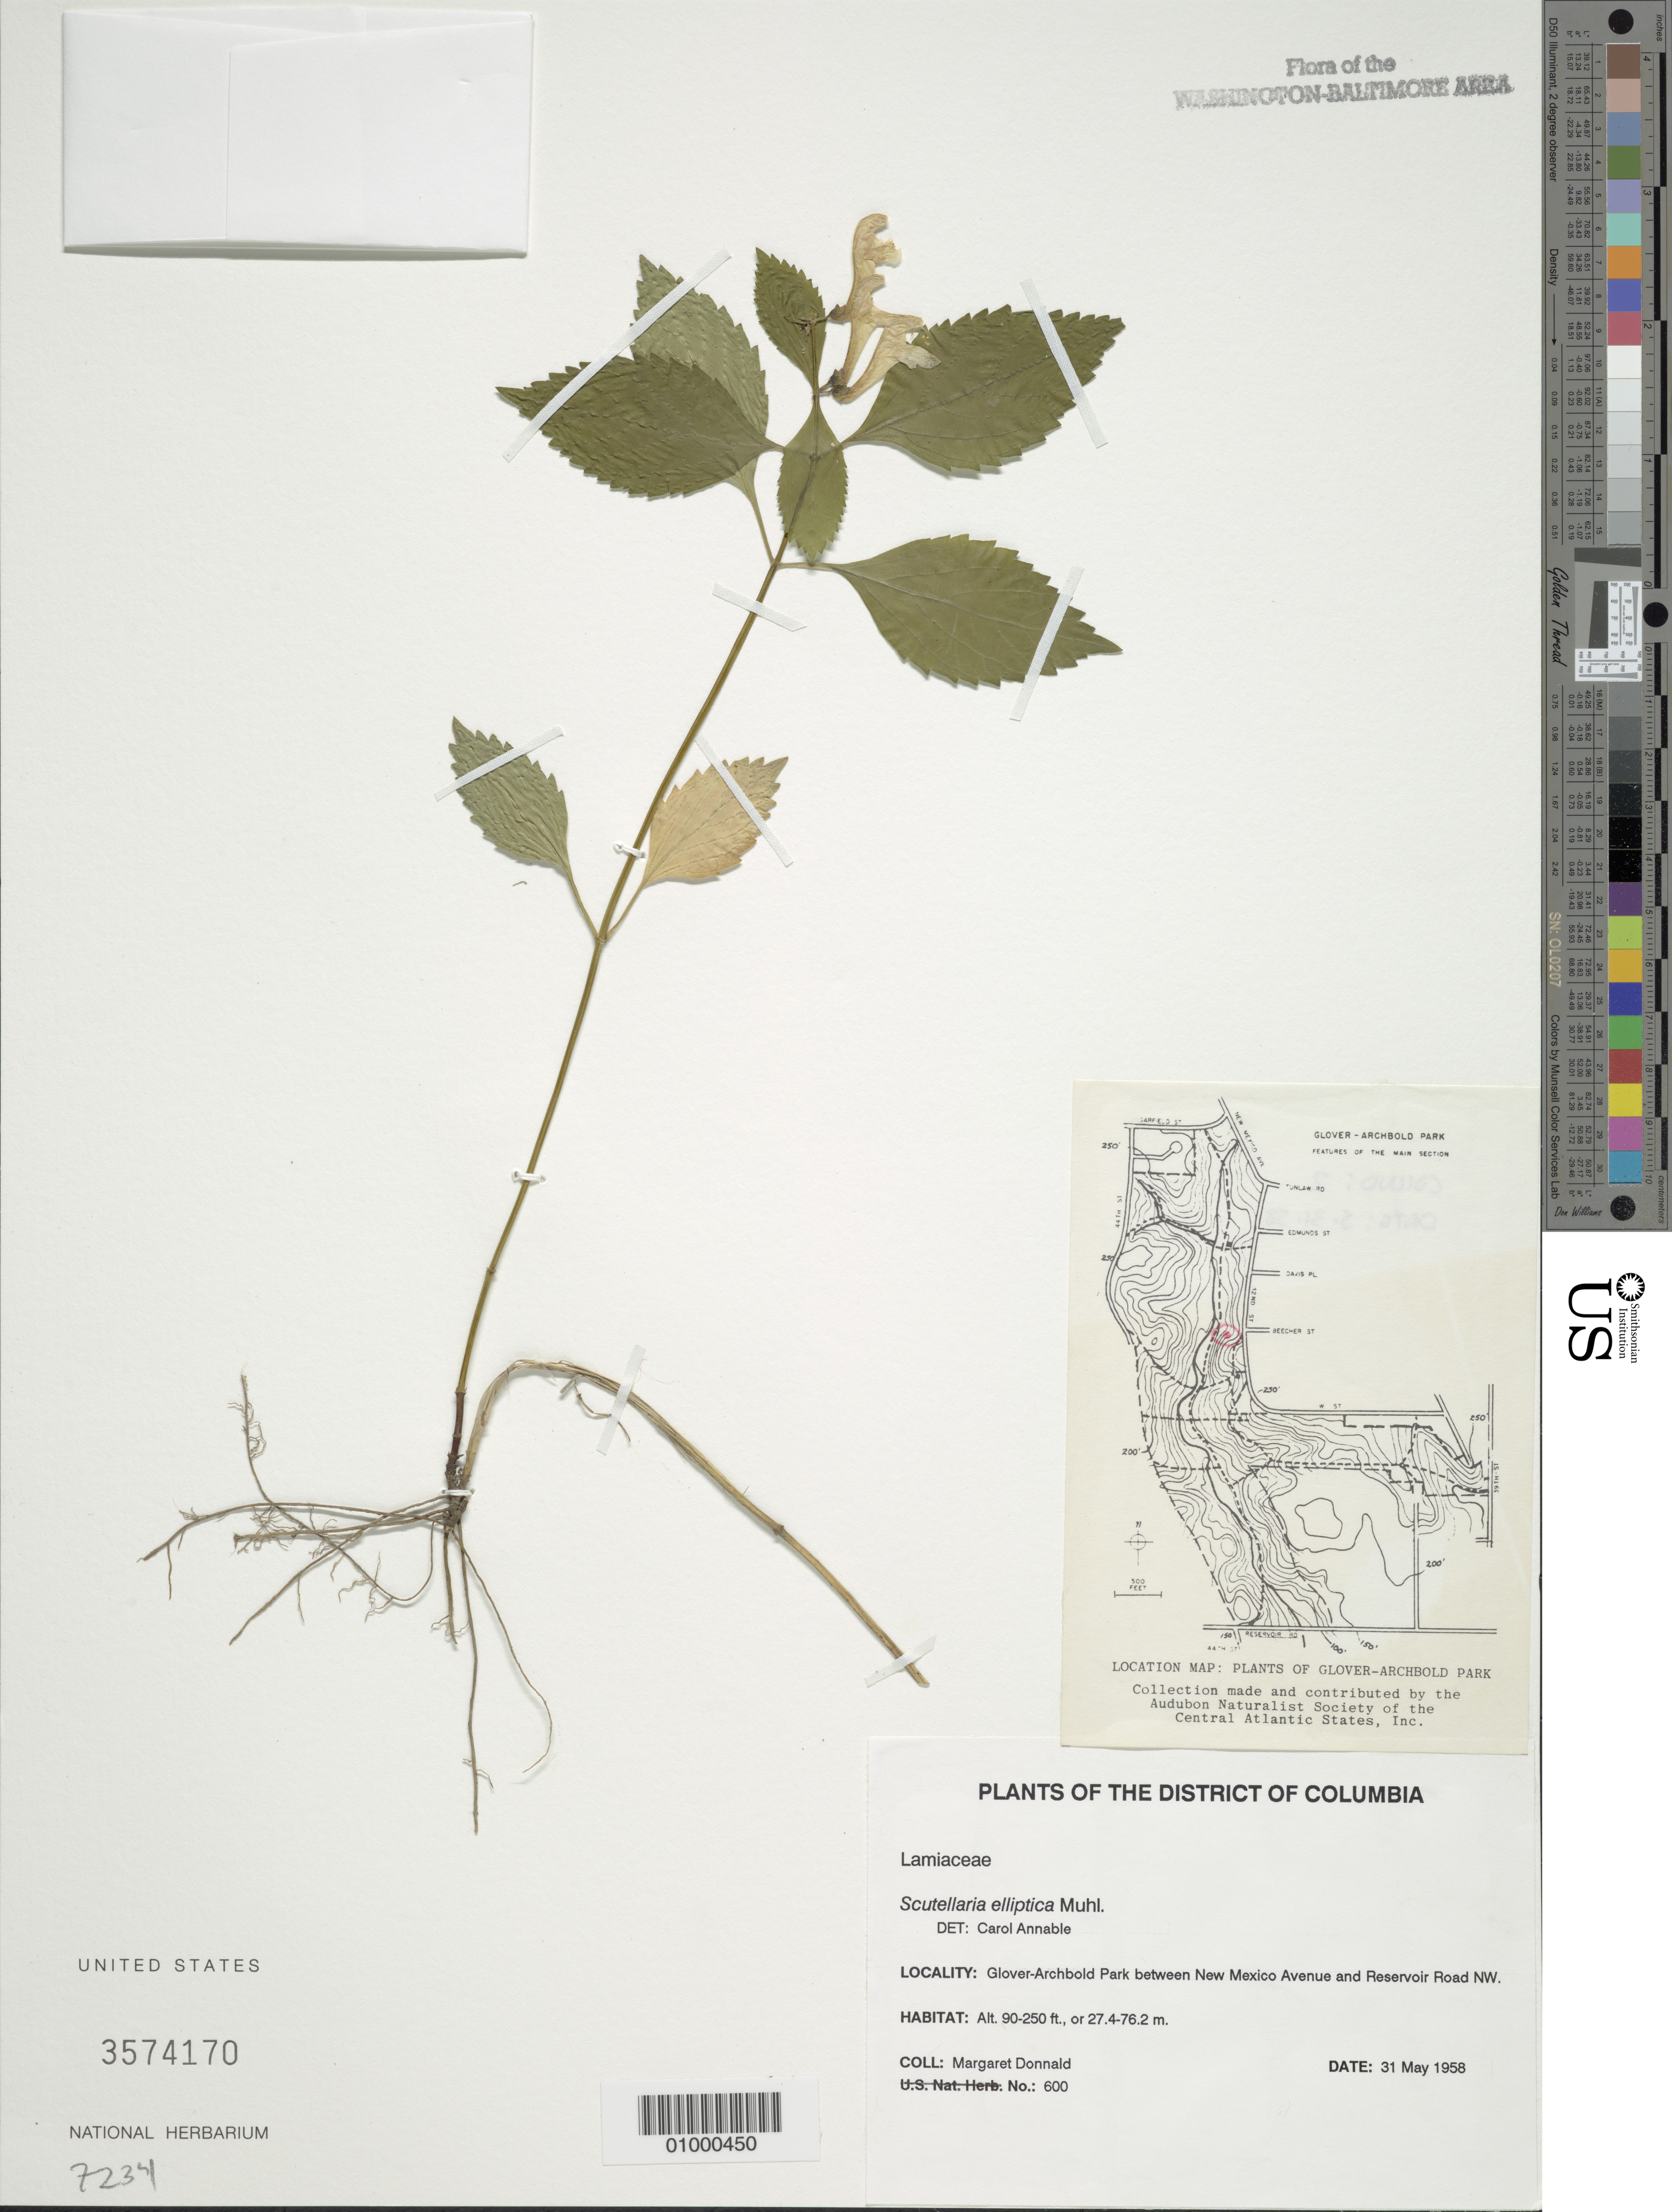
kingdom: Plantae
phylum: Tracheophyta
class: Magnoliopsida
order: Lamiales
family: Lamiaceae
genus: Scutellaria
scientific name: Scutellaria elliptica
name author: Muhl.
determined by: Annable, C. R.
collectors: M. Donnald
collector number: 600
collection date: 1958-05-31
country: United States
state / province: District of Columbia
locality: Glover-Archbold Park between New Mexico Avenue and Reservoir Road NW.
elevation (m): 27.4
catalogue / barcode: US 3574170